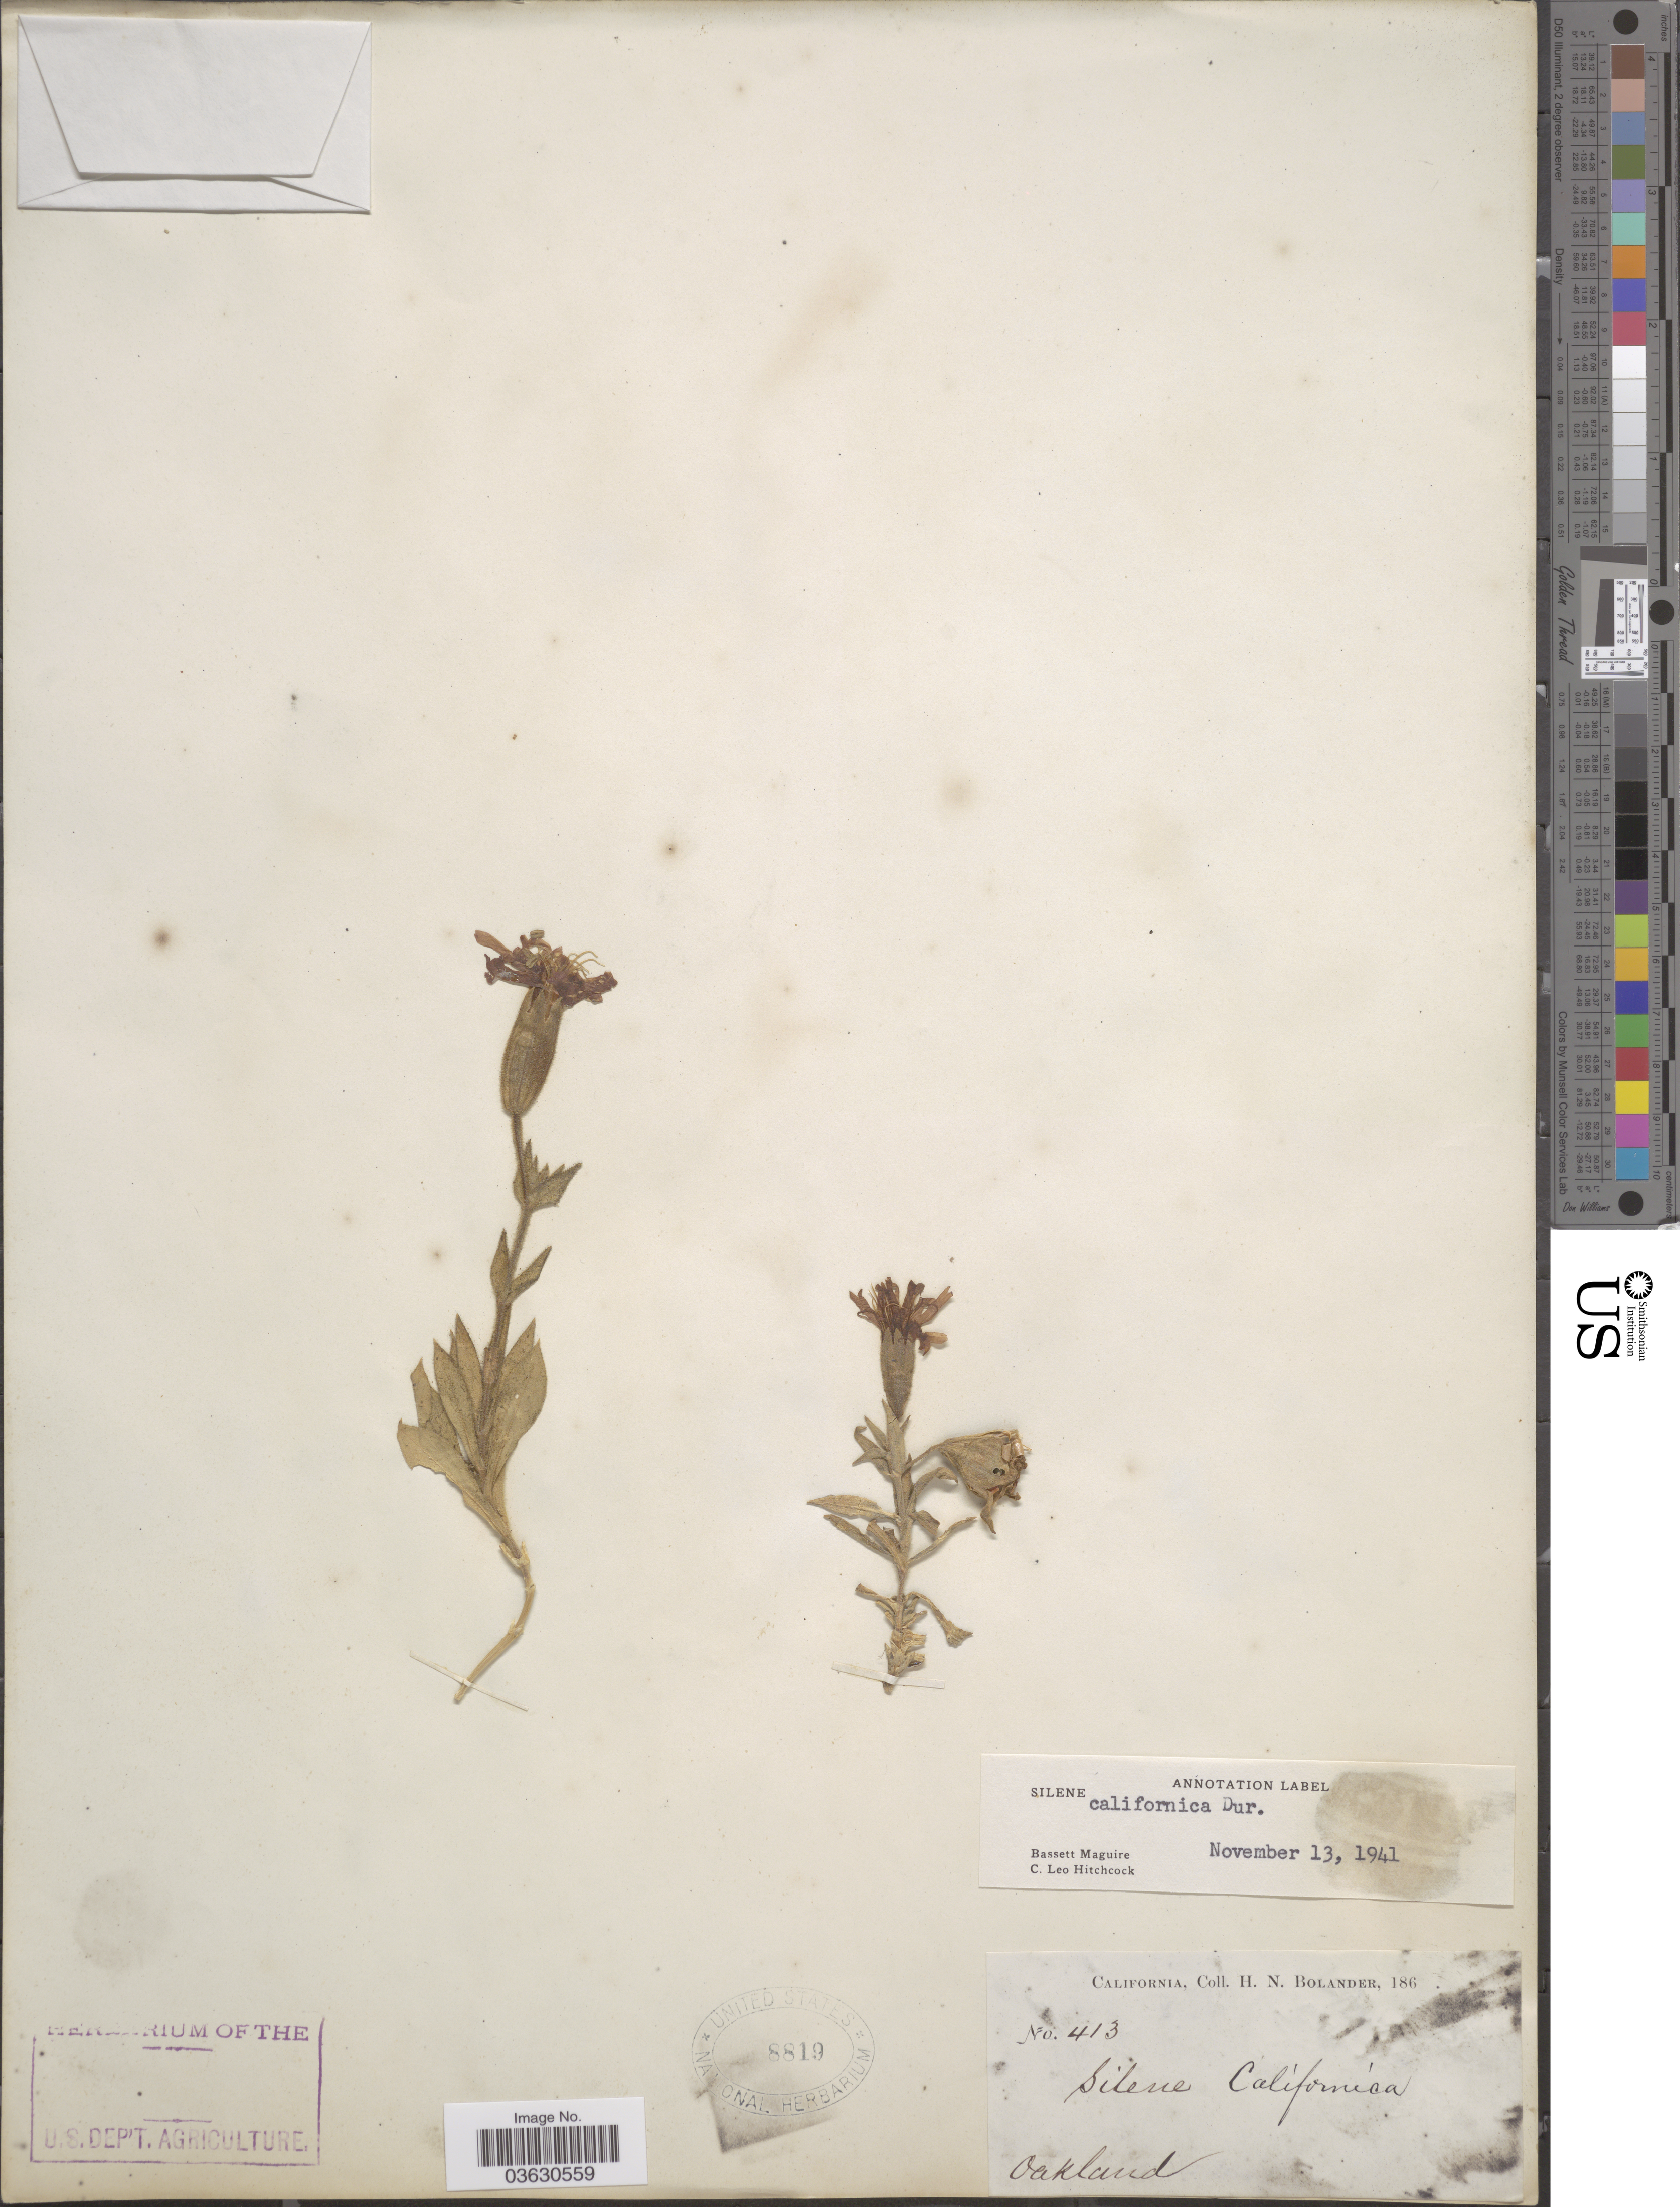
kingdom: Plantae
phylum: Tracheophyta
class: Magnoliopsida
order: Caryophyllales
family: Caryophyllaceae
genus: Silene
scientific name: Silene californica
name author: Durand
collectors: H. Bolander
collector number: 413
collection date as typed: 186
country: United States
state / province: California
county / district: Alameda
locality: Oakland.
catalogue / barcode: US 8819